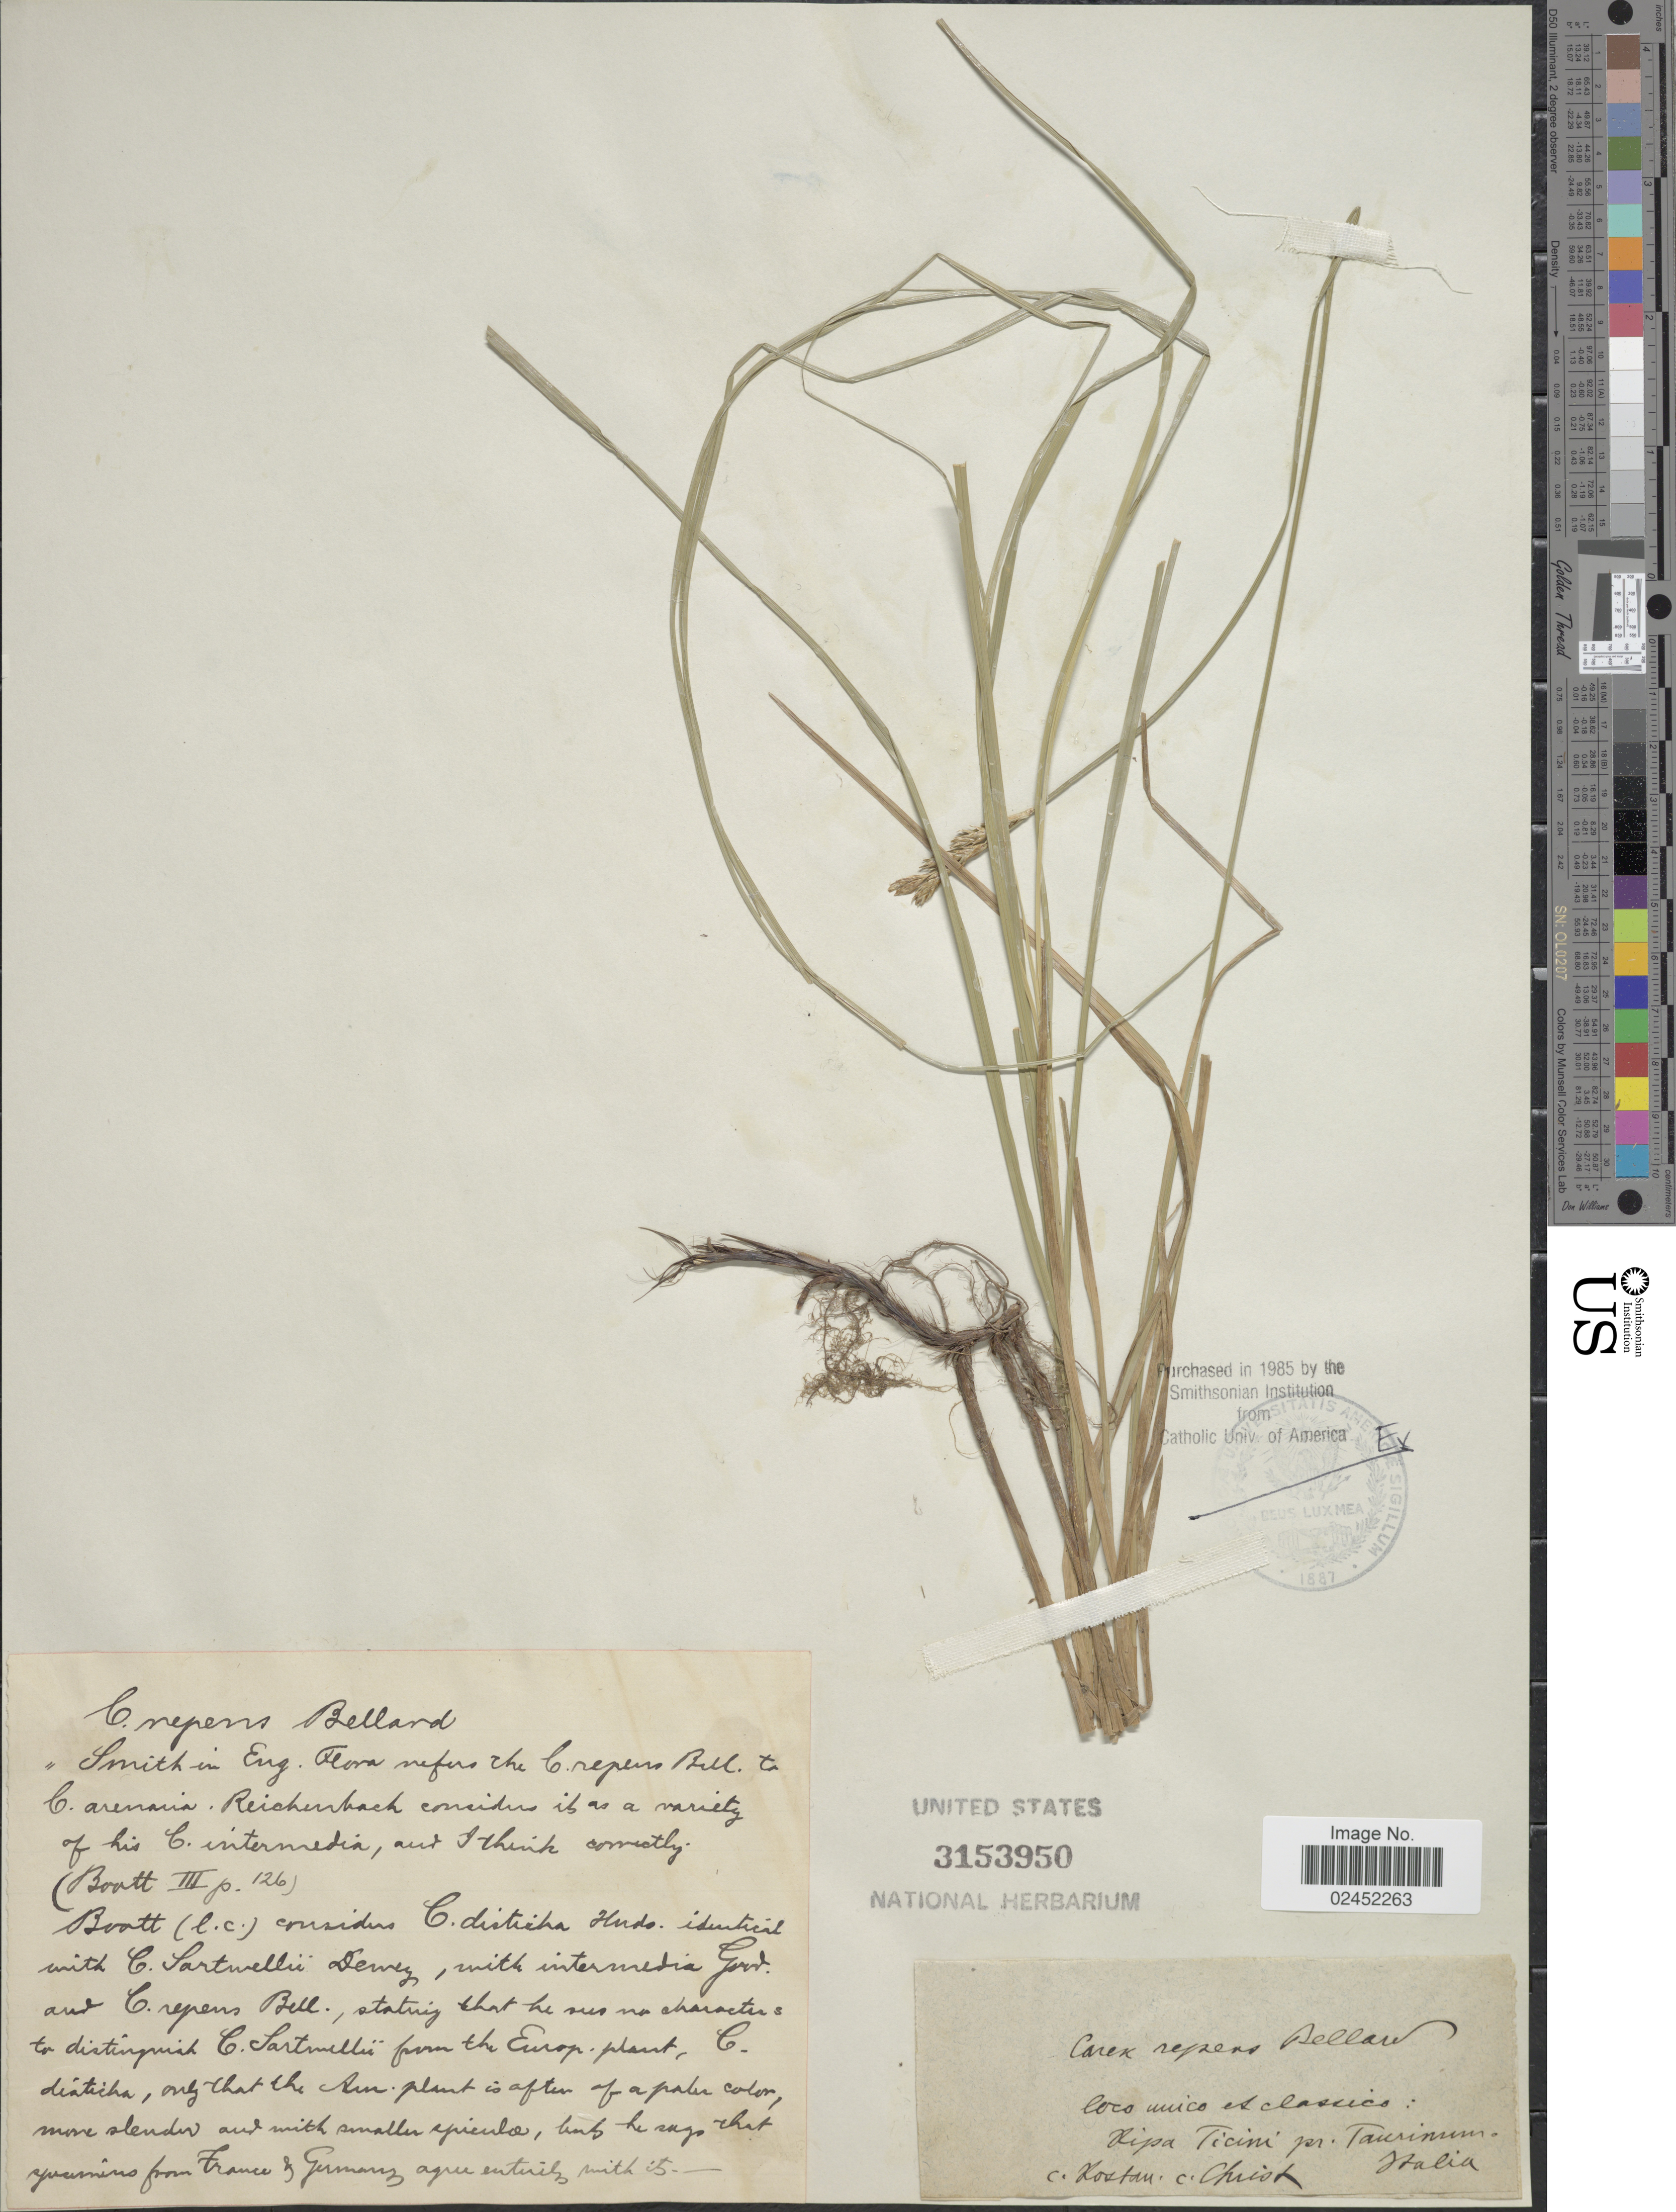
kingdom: Plantae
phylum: Tracheophyta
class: Liliopsida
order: Poales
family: Cyperaceae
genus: Carex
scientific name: Carex repens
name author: Bellardi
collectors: Christ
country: Italy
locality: Ripa Ticini pr. Taurinium. [interpreted] Italia.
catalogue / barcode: US 3153950